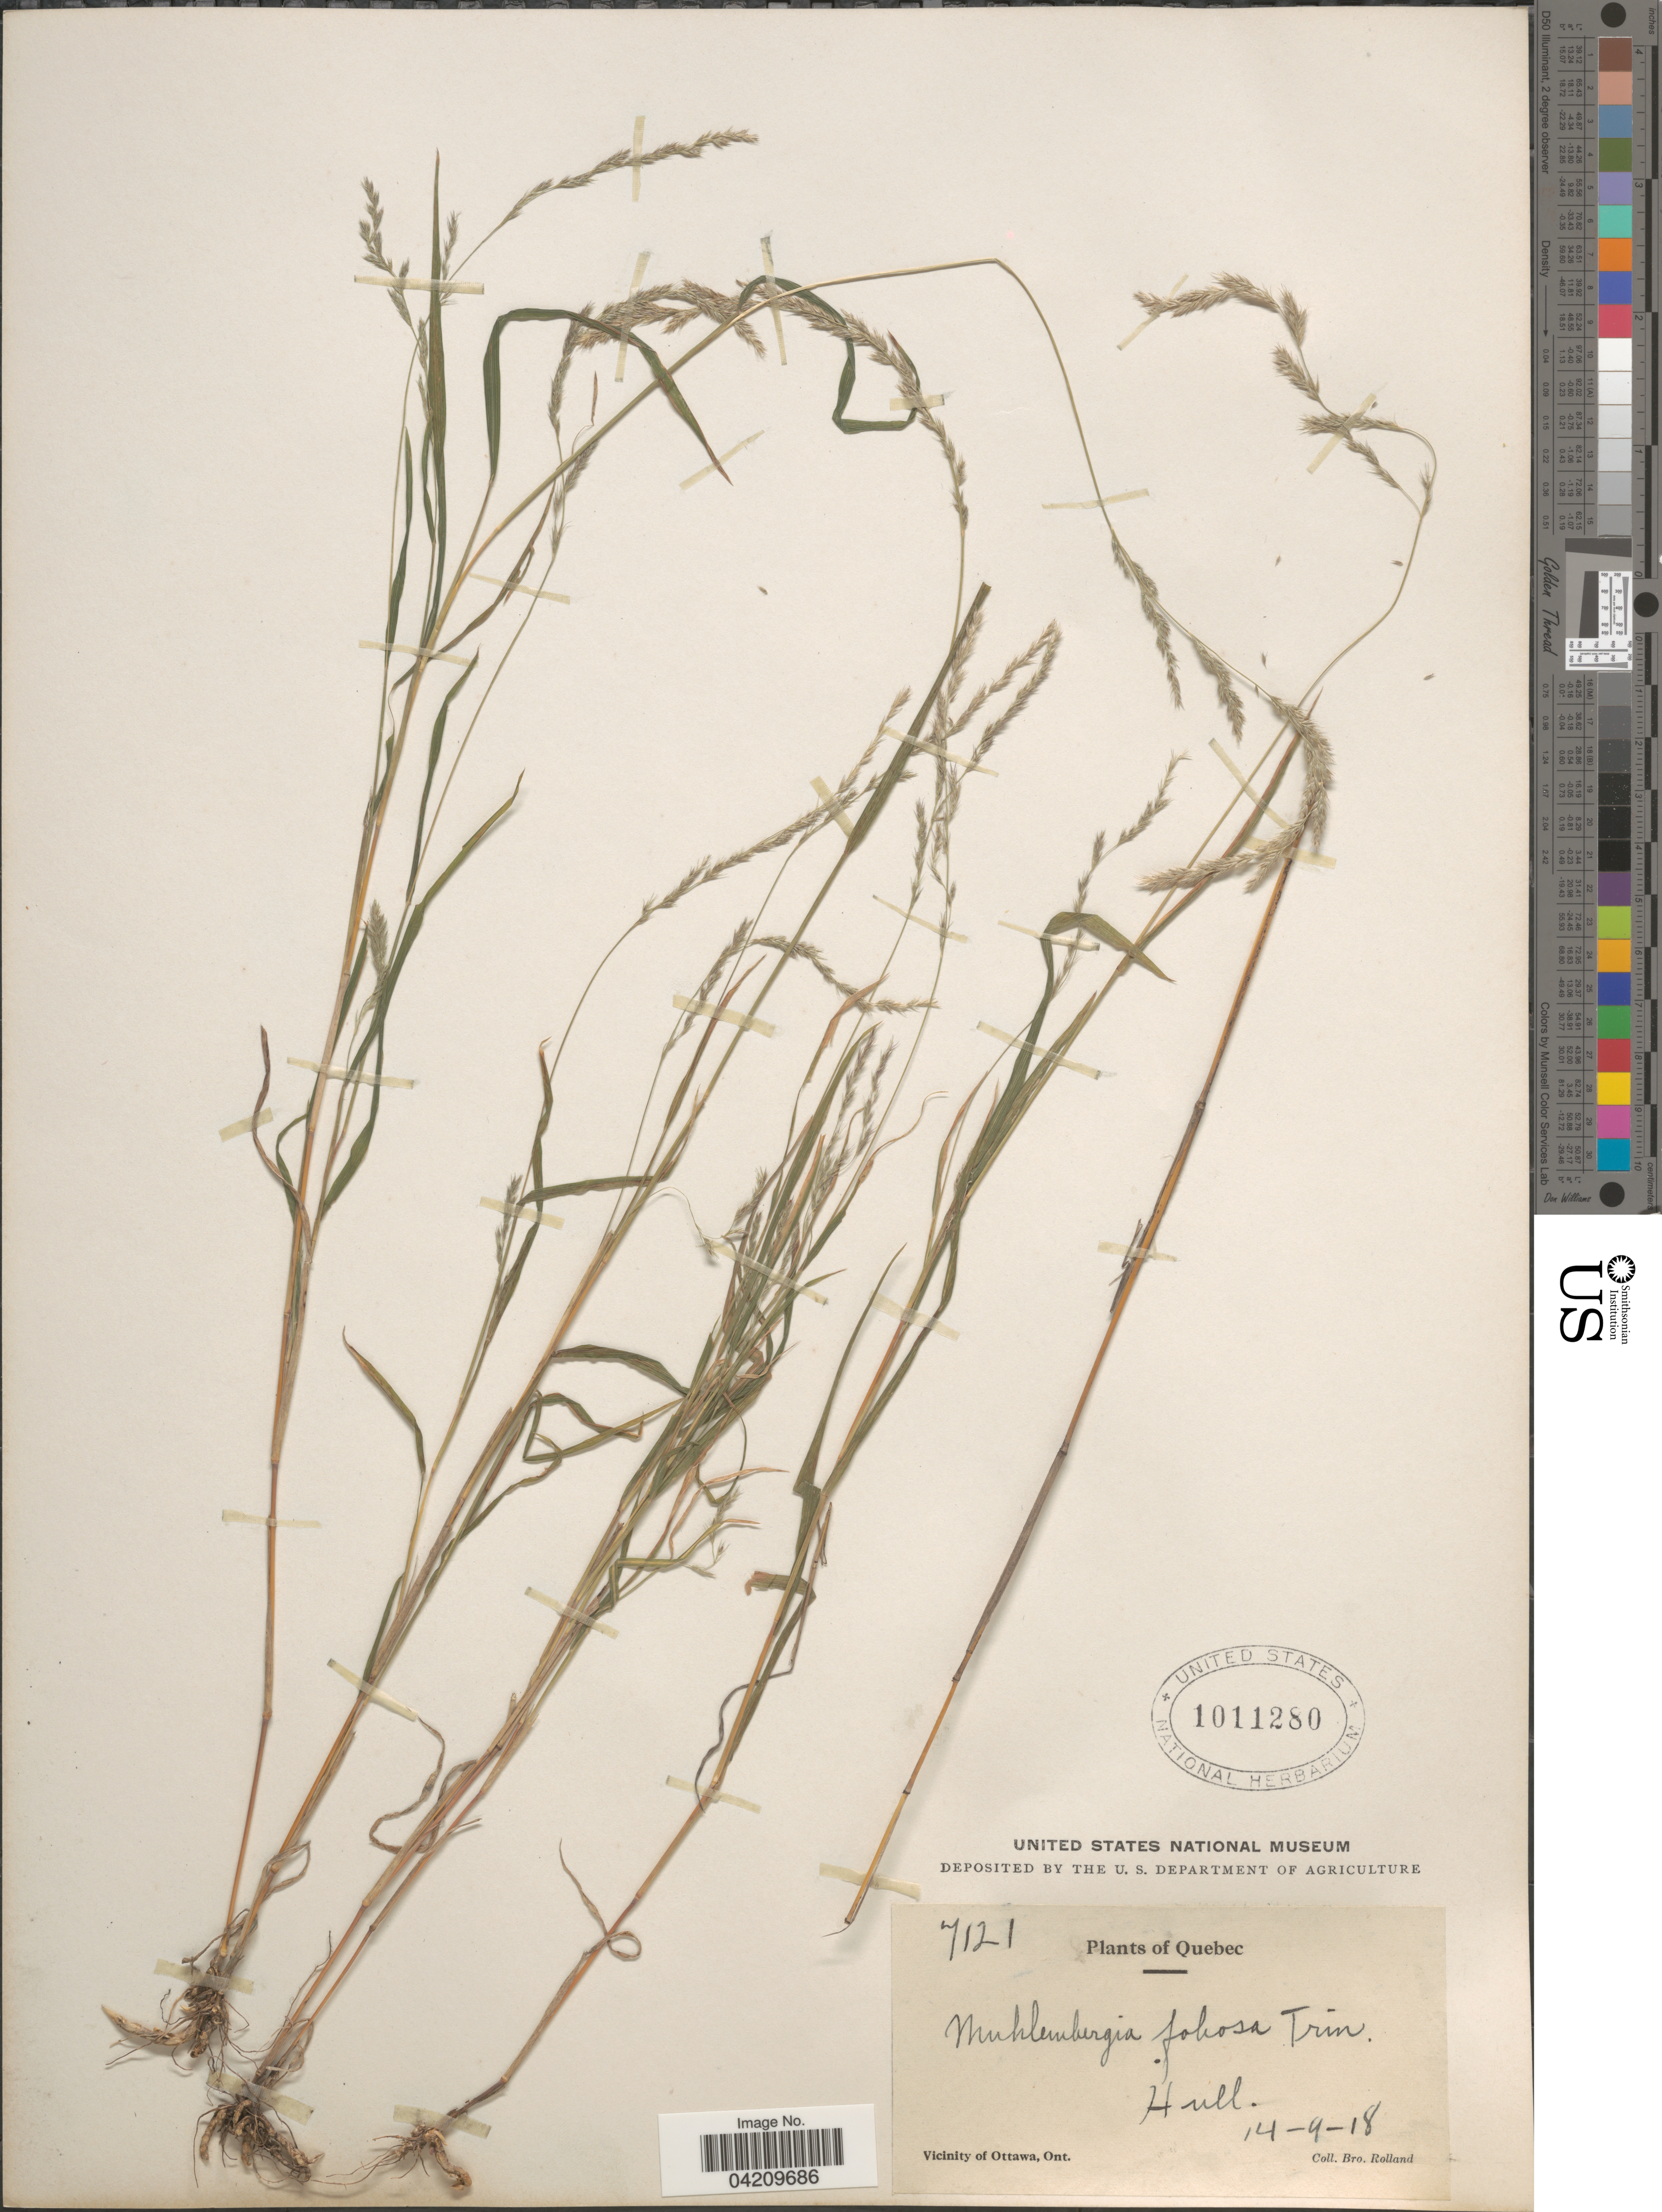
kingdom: Plantae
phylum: Tracheophyta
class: Liliopsida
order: Poales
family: Poaceae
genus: Muhlenbergia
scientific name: Muhlenbergia mexicana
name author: (L.) Trin.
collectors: B. Rolland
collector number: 7121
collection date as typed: Transcribed d/m/y: 14/9/18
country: Canada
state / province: Quebec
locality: Hull.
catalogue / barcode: US 1011280